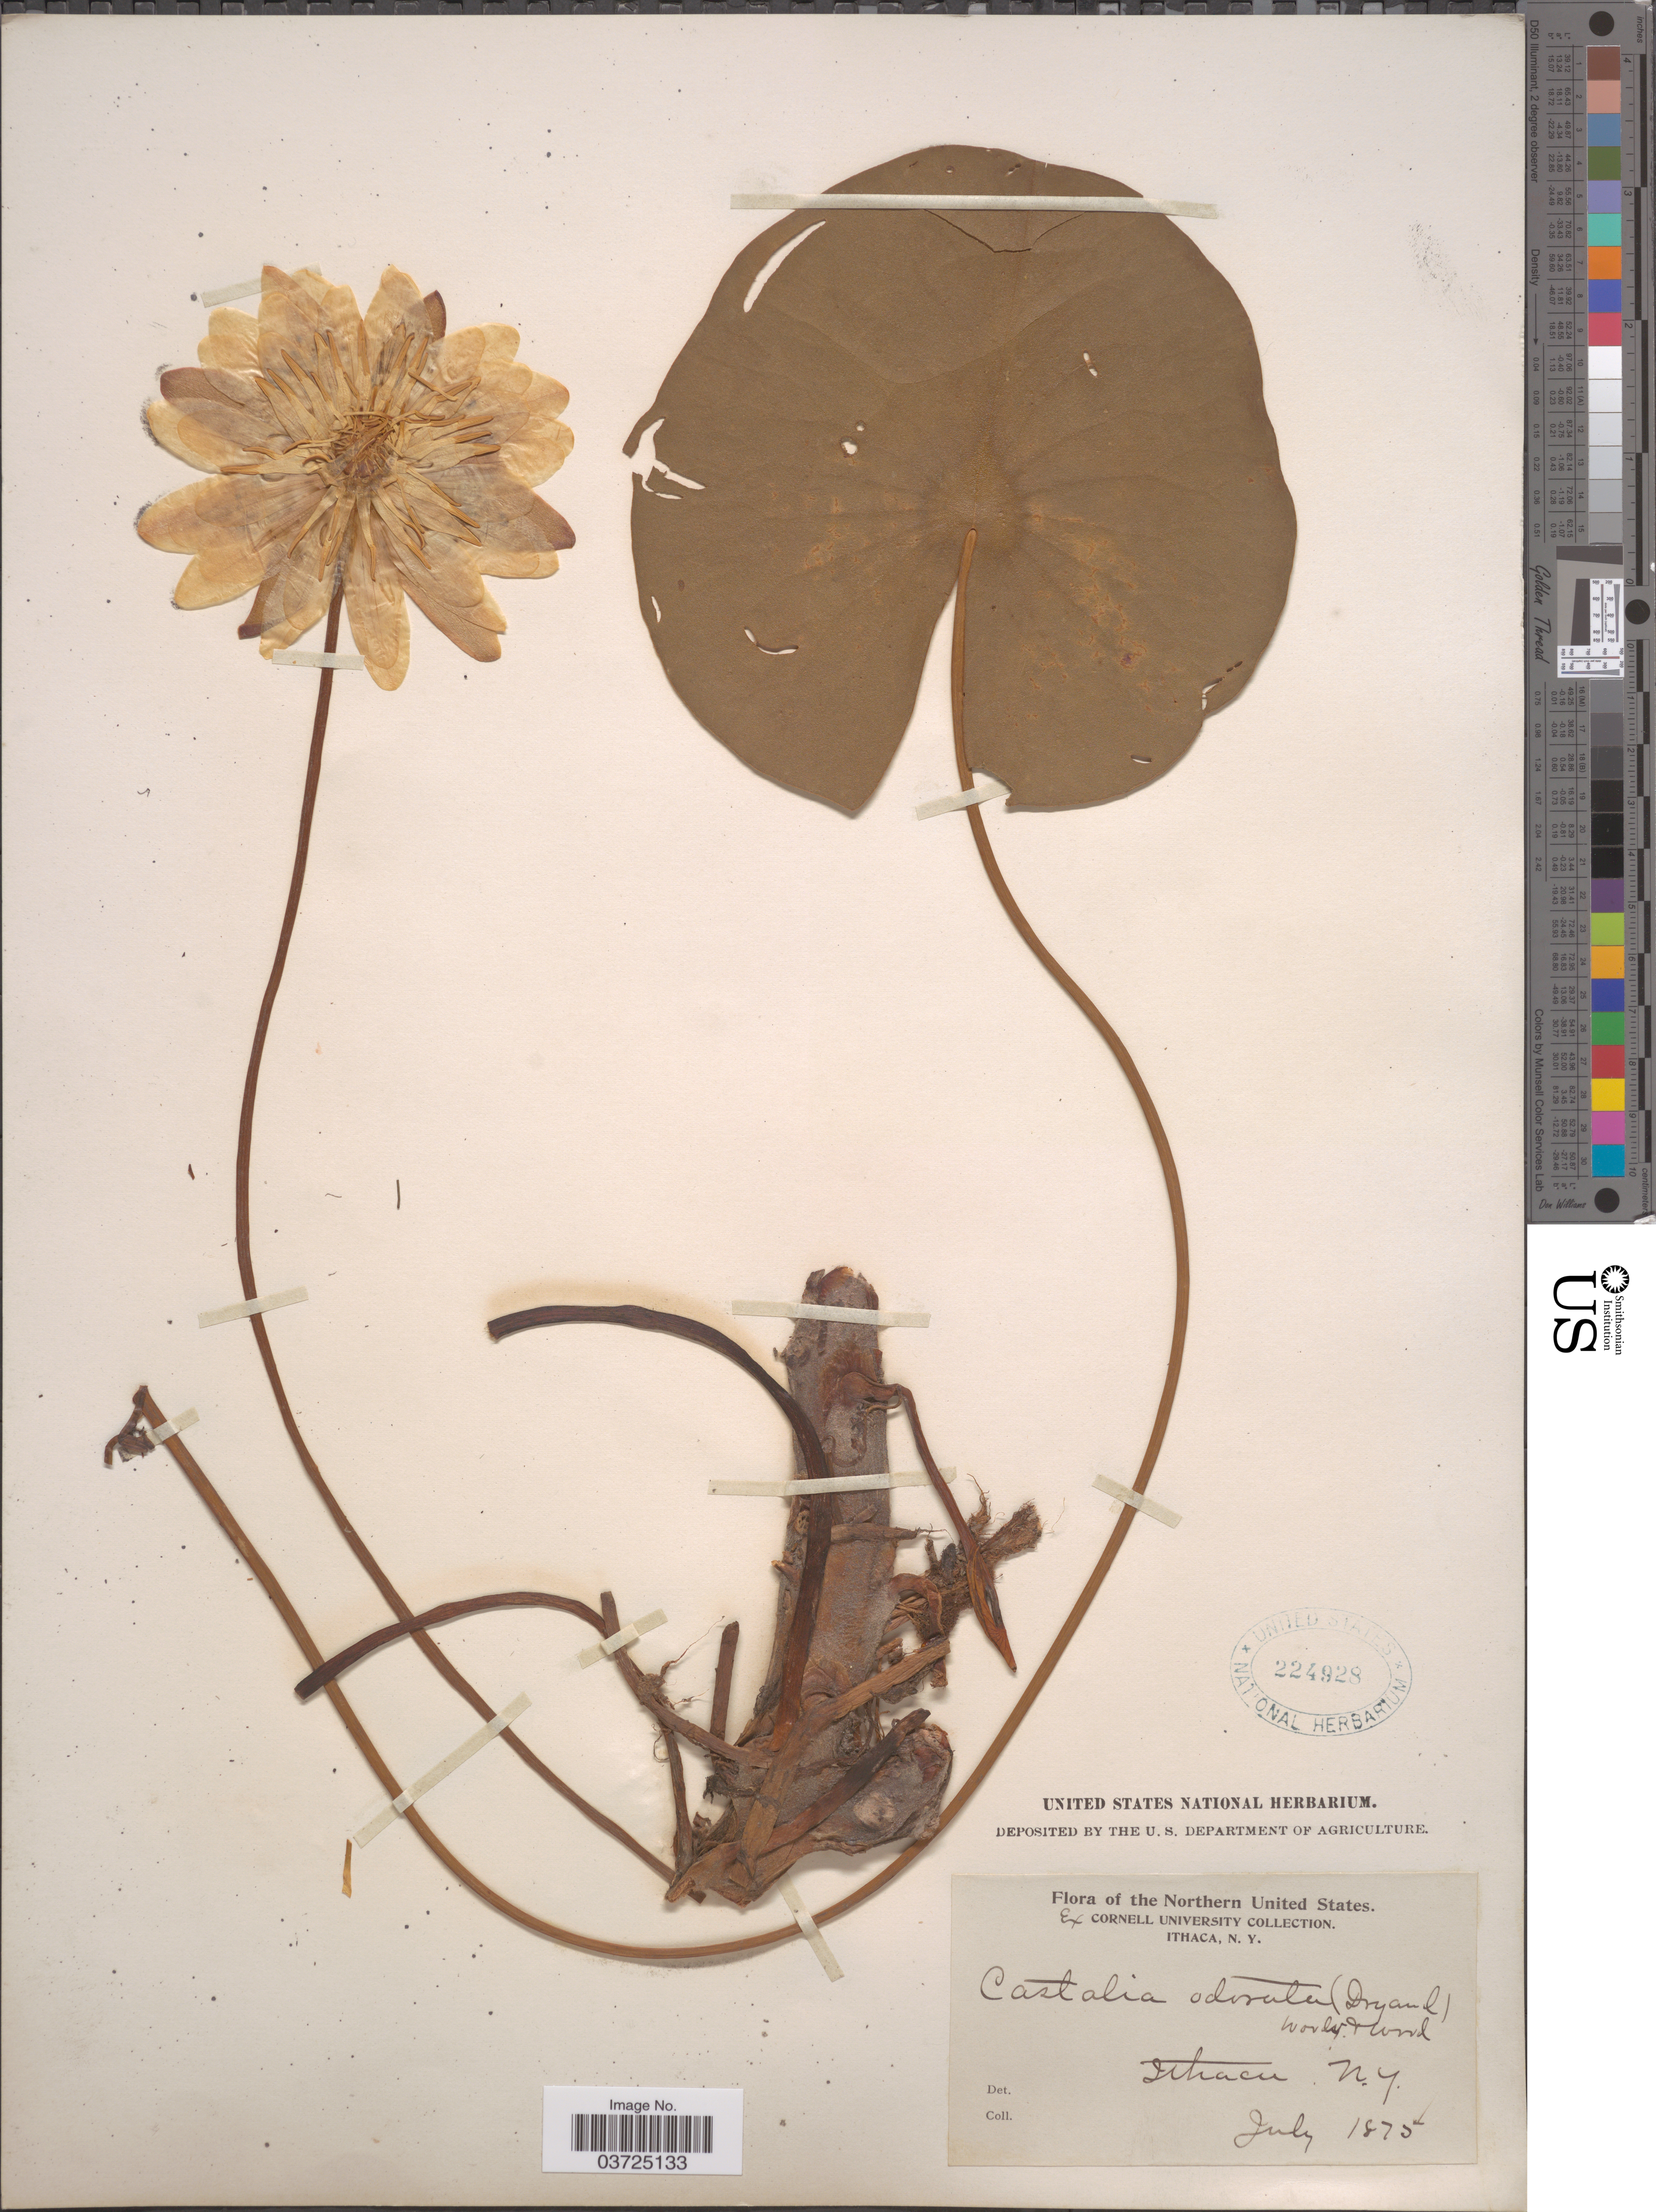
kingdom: Plantae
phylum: Tracheophyta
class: Magnoliopsida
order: Nymphaeales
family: Nymphaeaceae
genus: Nymphaea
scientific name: Nymphaea odorata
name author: Aiton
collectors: Cornell University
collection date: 1875-07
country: United States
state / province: New York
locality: The Northern United States. Ithaca.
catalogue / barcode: US 224928